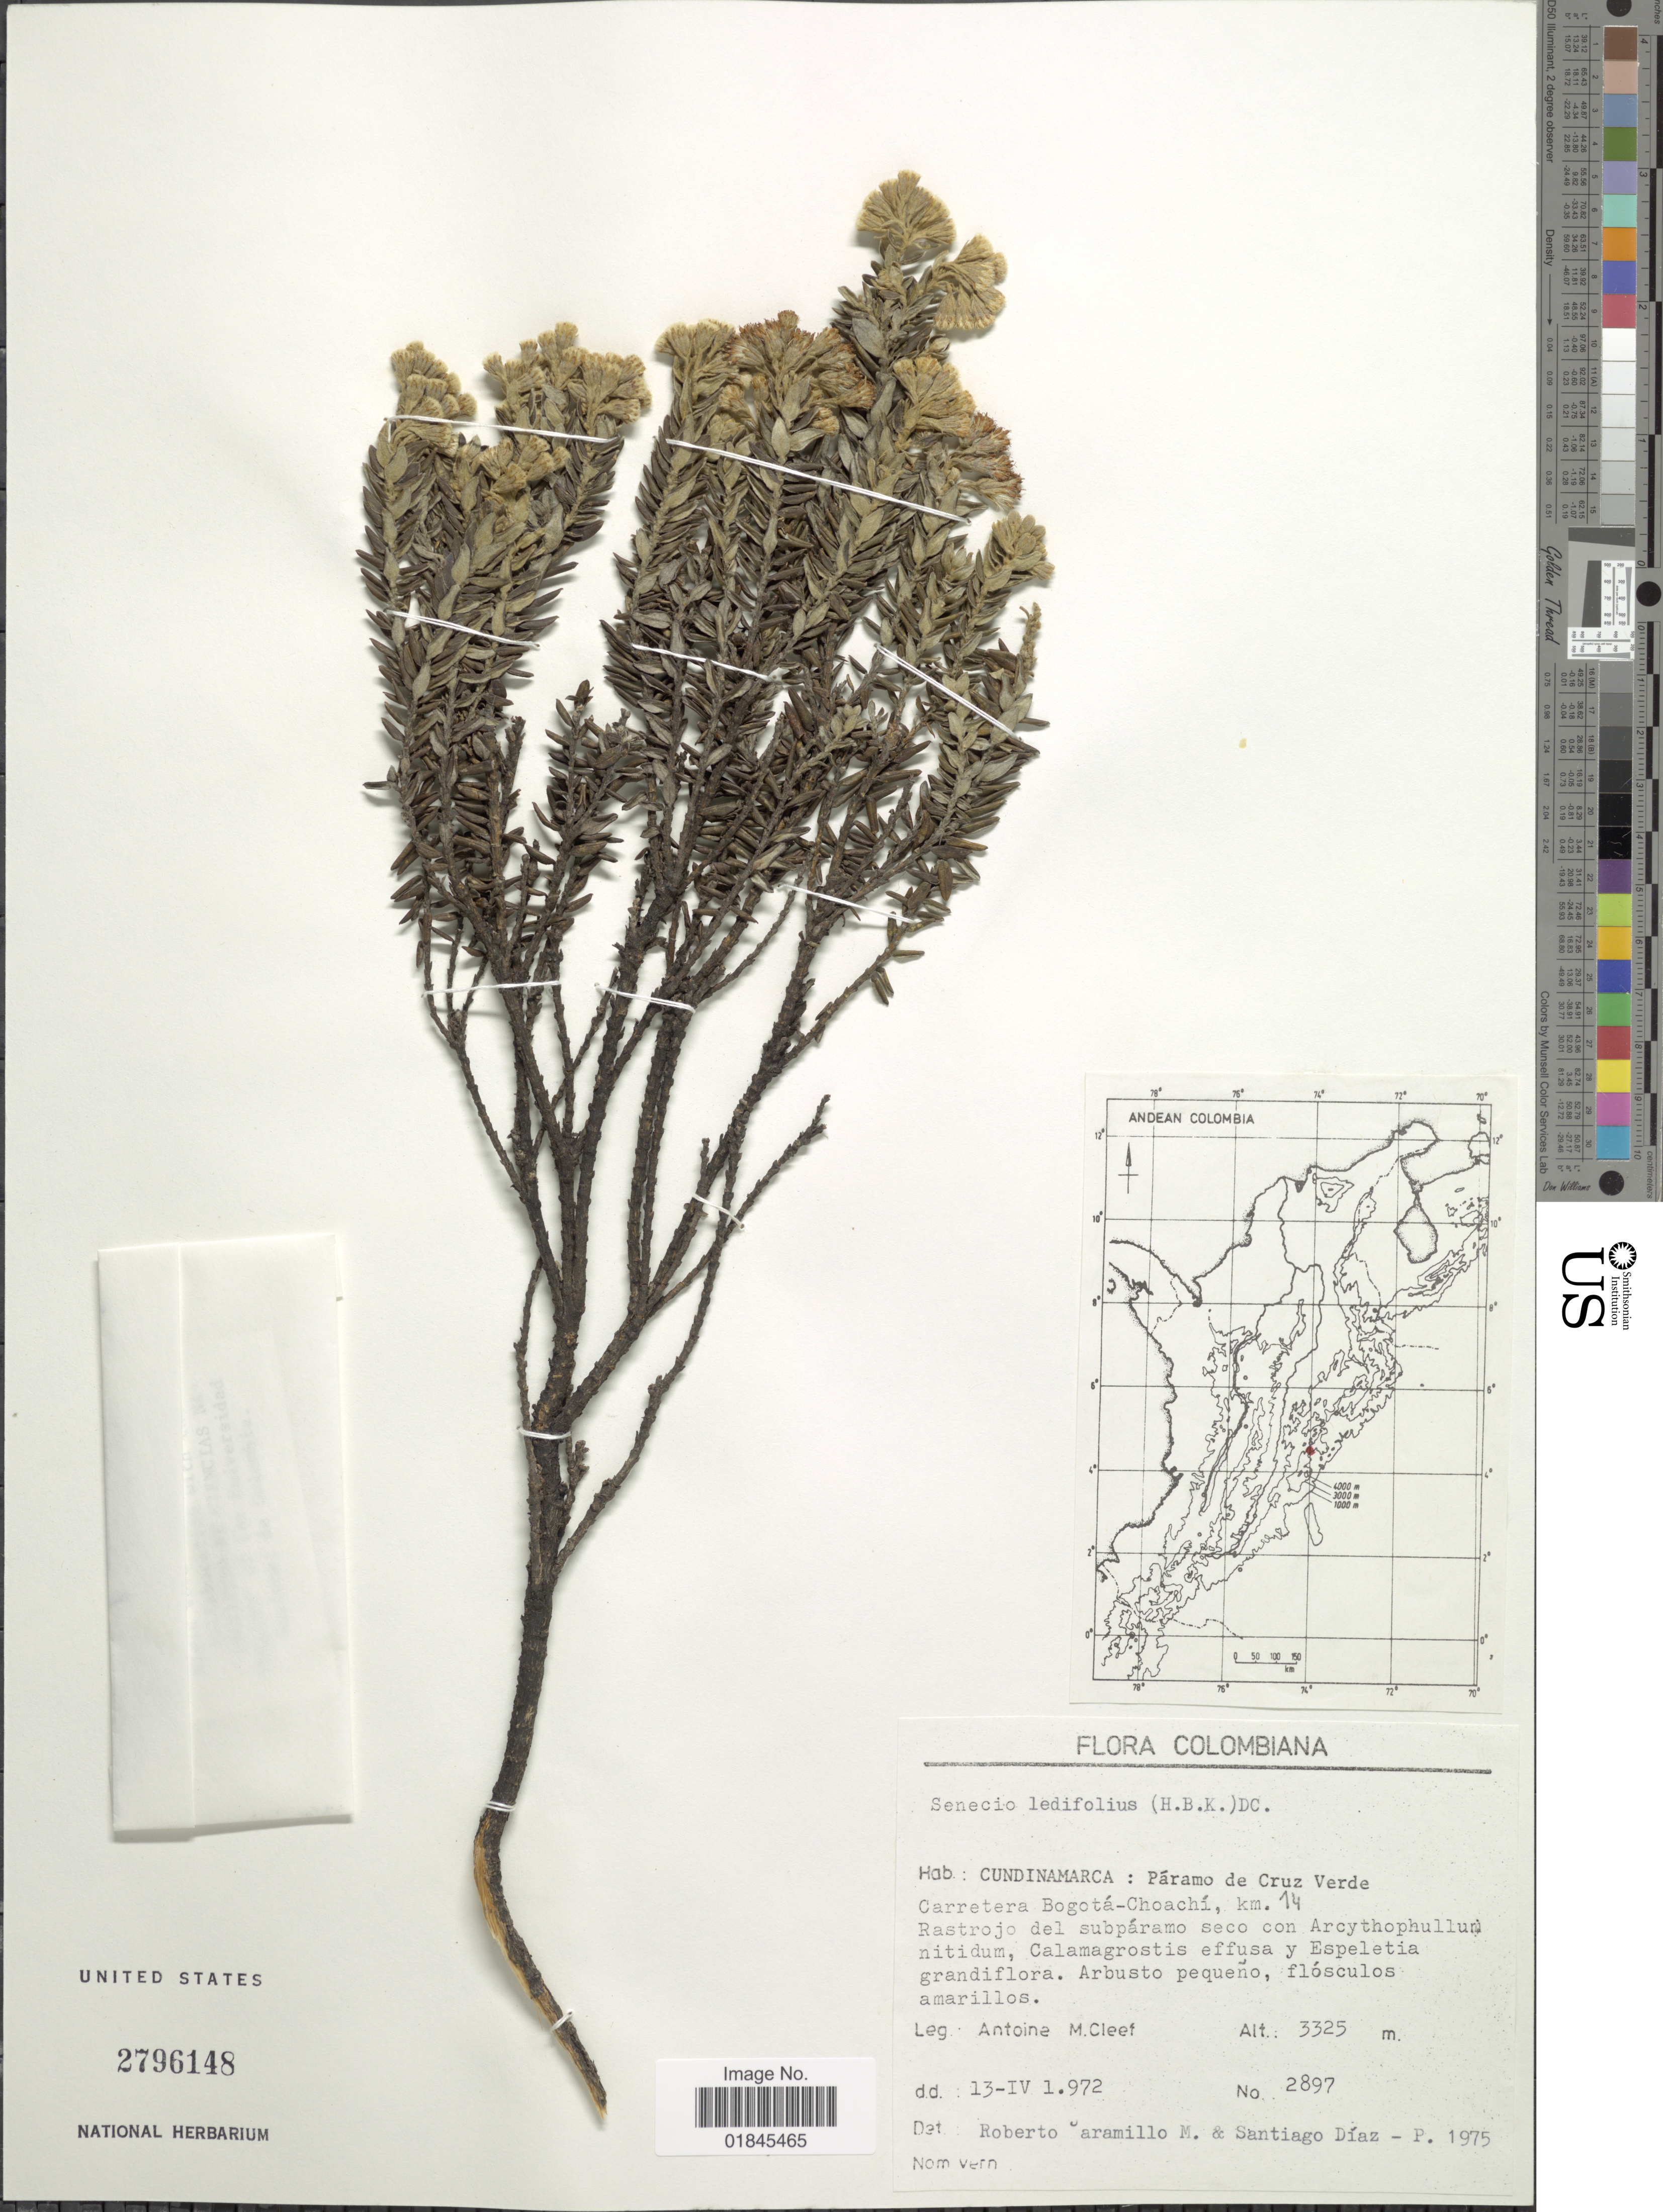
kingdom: Plantae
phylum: Tracheophyta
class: Magnoliopsida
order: Asterales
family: Asteraceae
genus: Pentacalia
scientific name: Pentacalia ledifolia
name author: (Kunth) Cuatrec.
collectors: A. M. Cleef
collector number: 2897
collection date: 1972-04-13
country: Colombia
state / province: Cundinamarca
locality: Cundinamarca: Páramo de Cruz Verde. Carretera Bogotá-Choachí, km. 14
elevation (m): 3325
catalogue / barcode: US 2796148